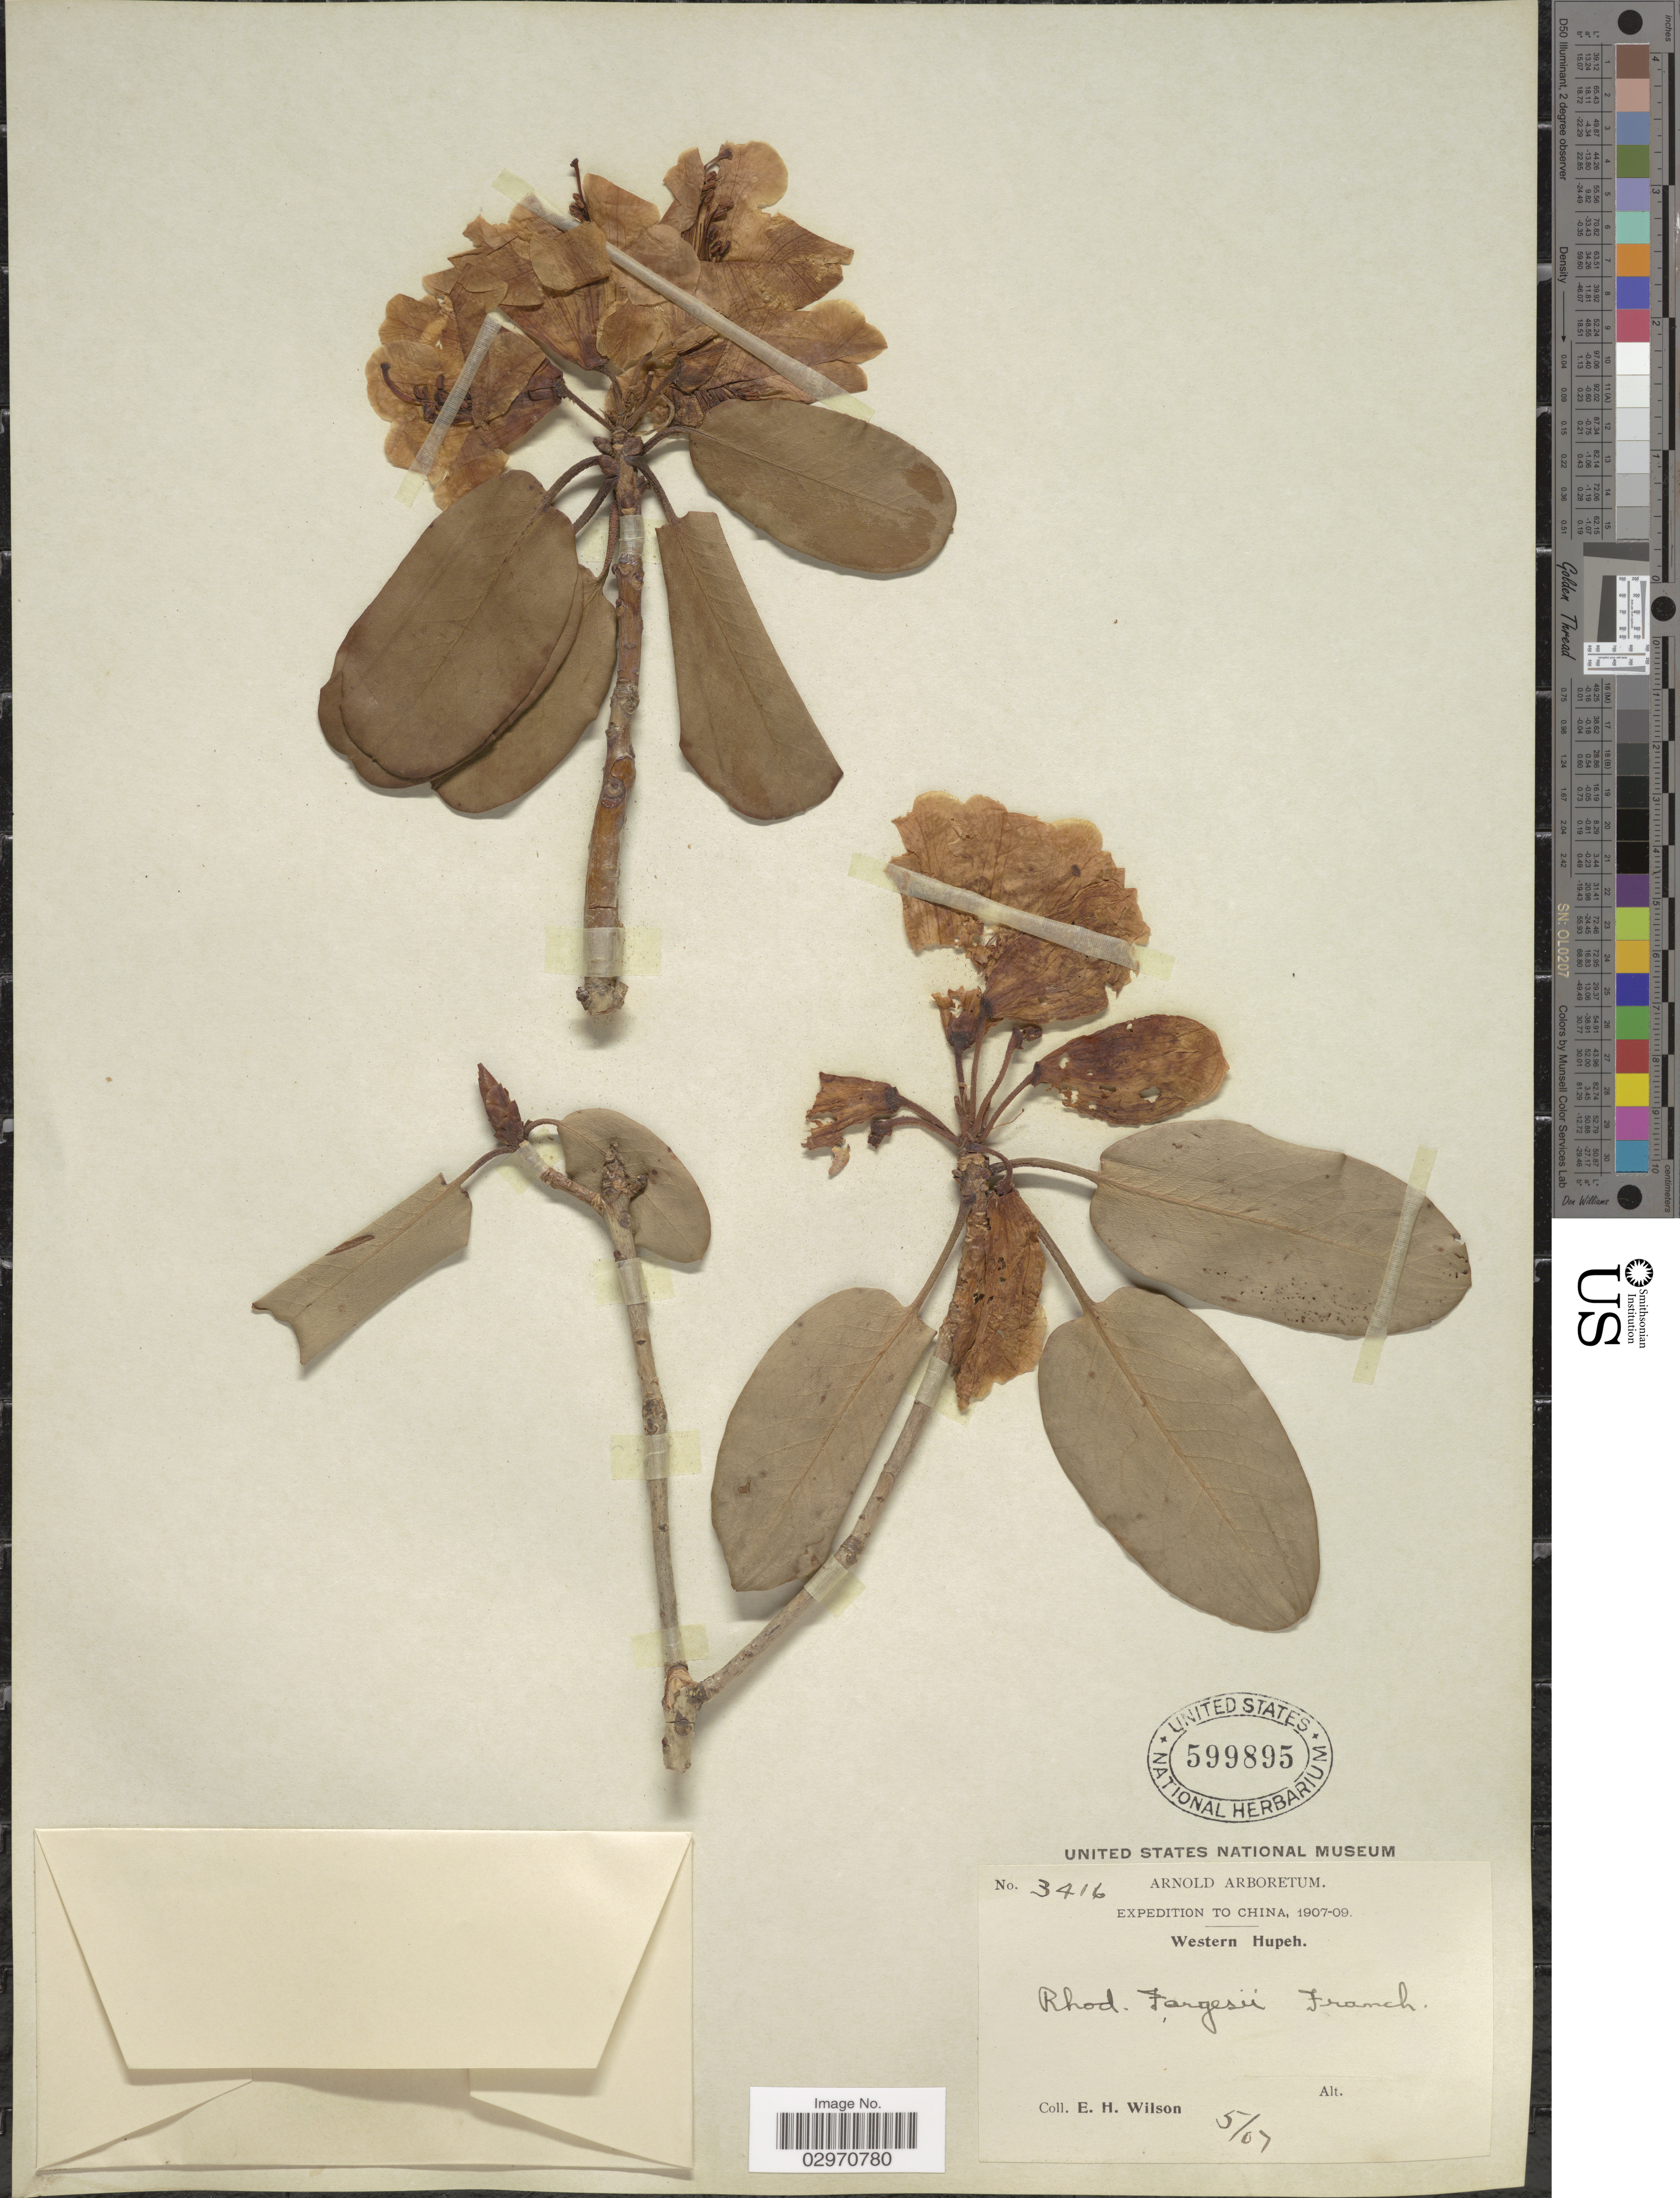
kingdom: Plantae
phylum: Tracheophyta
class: Magnoliopsida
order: Ericales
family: Ericaceae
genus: Rhododendron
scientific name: Rhododendron fargesii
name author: Franch.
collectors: E. Wilson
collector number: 3416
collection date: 1907-05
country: China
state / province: Hubei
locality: Western Hupeh.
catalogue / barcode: US 599895